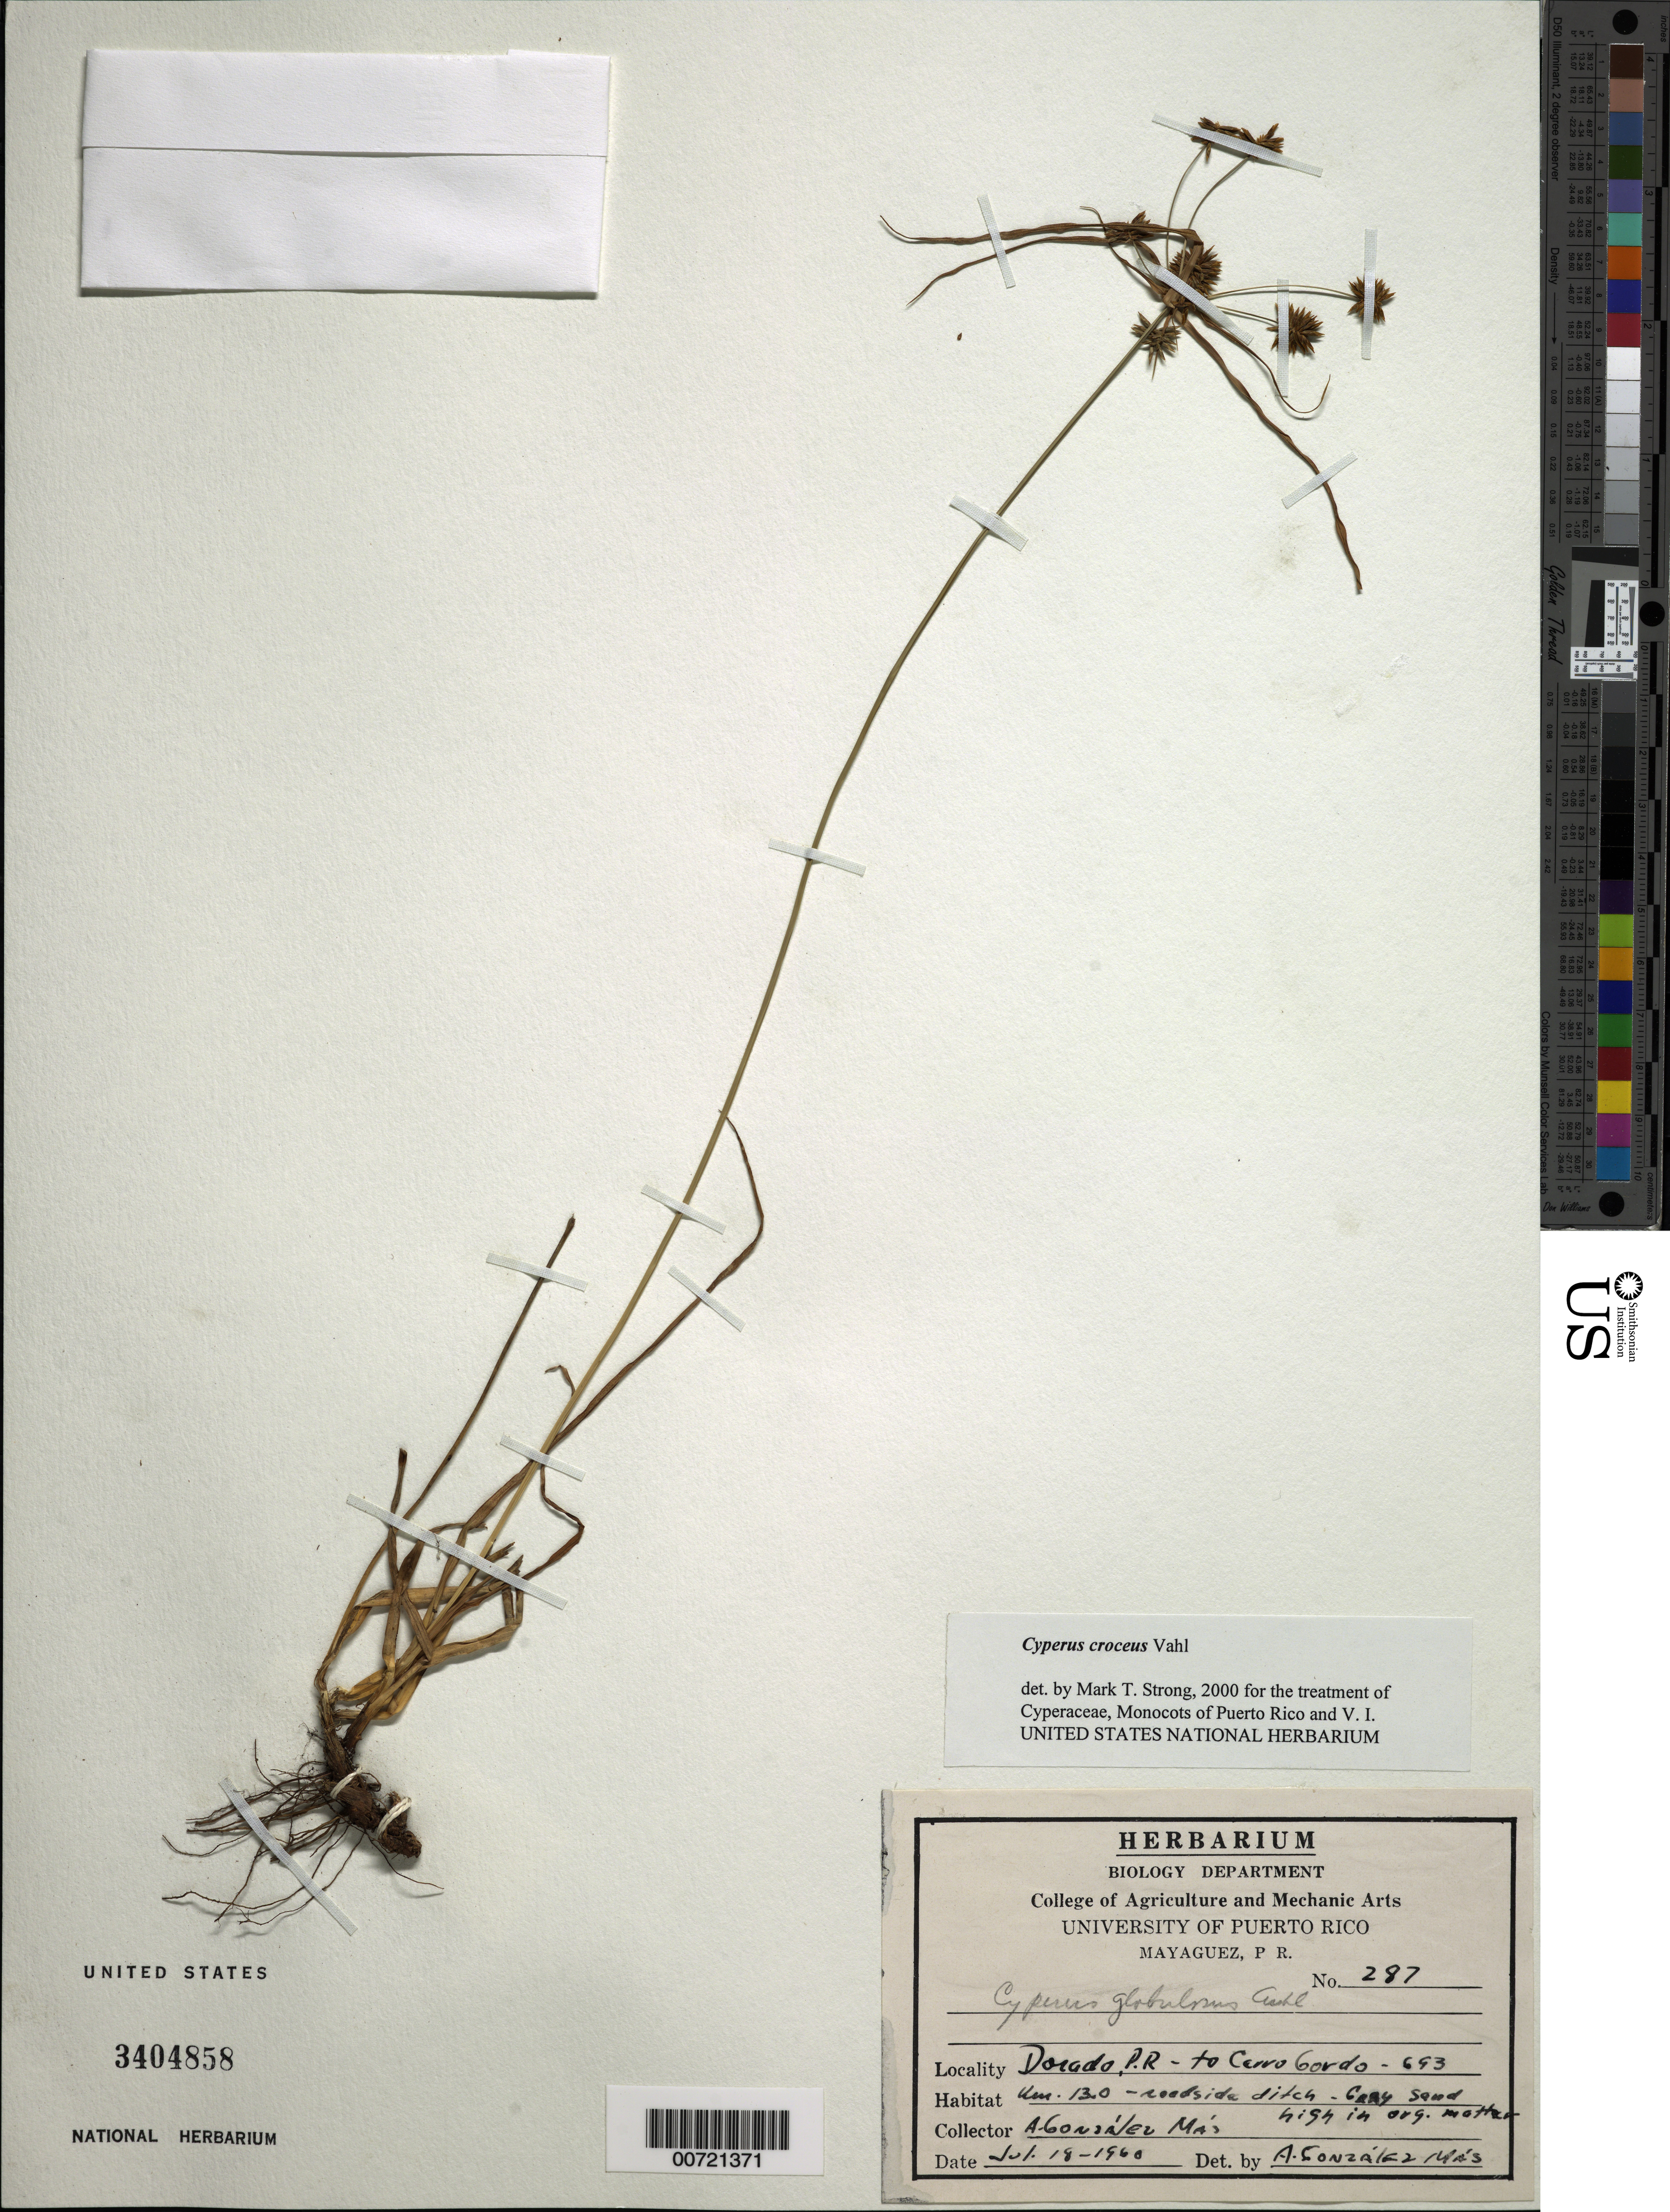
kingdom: Plantae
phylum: Tracheophyta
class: Liliopsida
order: Poales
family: Cyperaceae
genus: Cyperus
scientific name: Cyperus croceus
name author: Vahl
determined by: Strong, M. T., (US), Smithsonian Institution - National Museum of Natural History (UNITED STATES)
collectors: A. González Más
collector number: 287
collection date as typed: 18 Jul 1960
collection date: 1960-07-18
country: Puerto Rico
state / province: Dorado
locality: Dorado: to Cerro Gordo, Rd. 693, km 13.0.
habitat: Roadside ditch.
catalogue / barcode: US 3404858